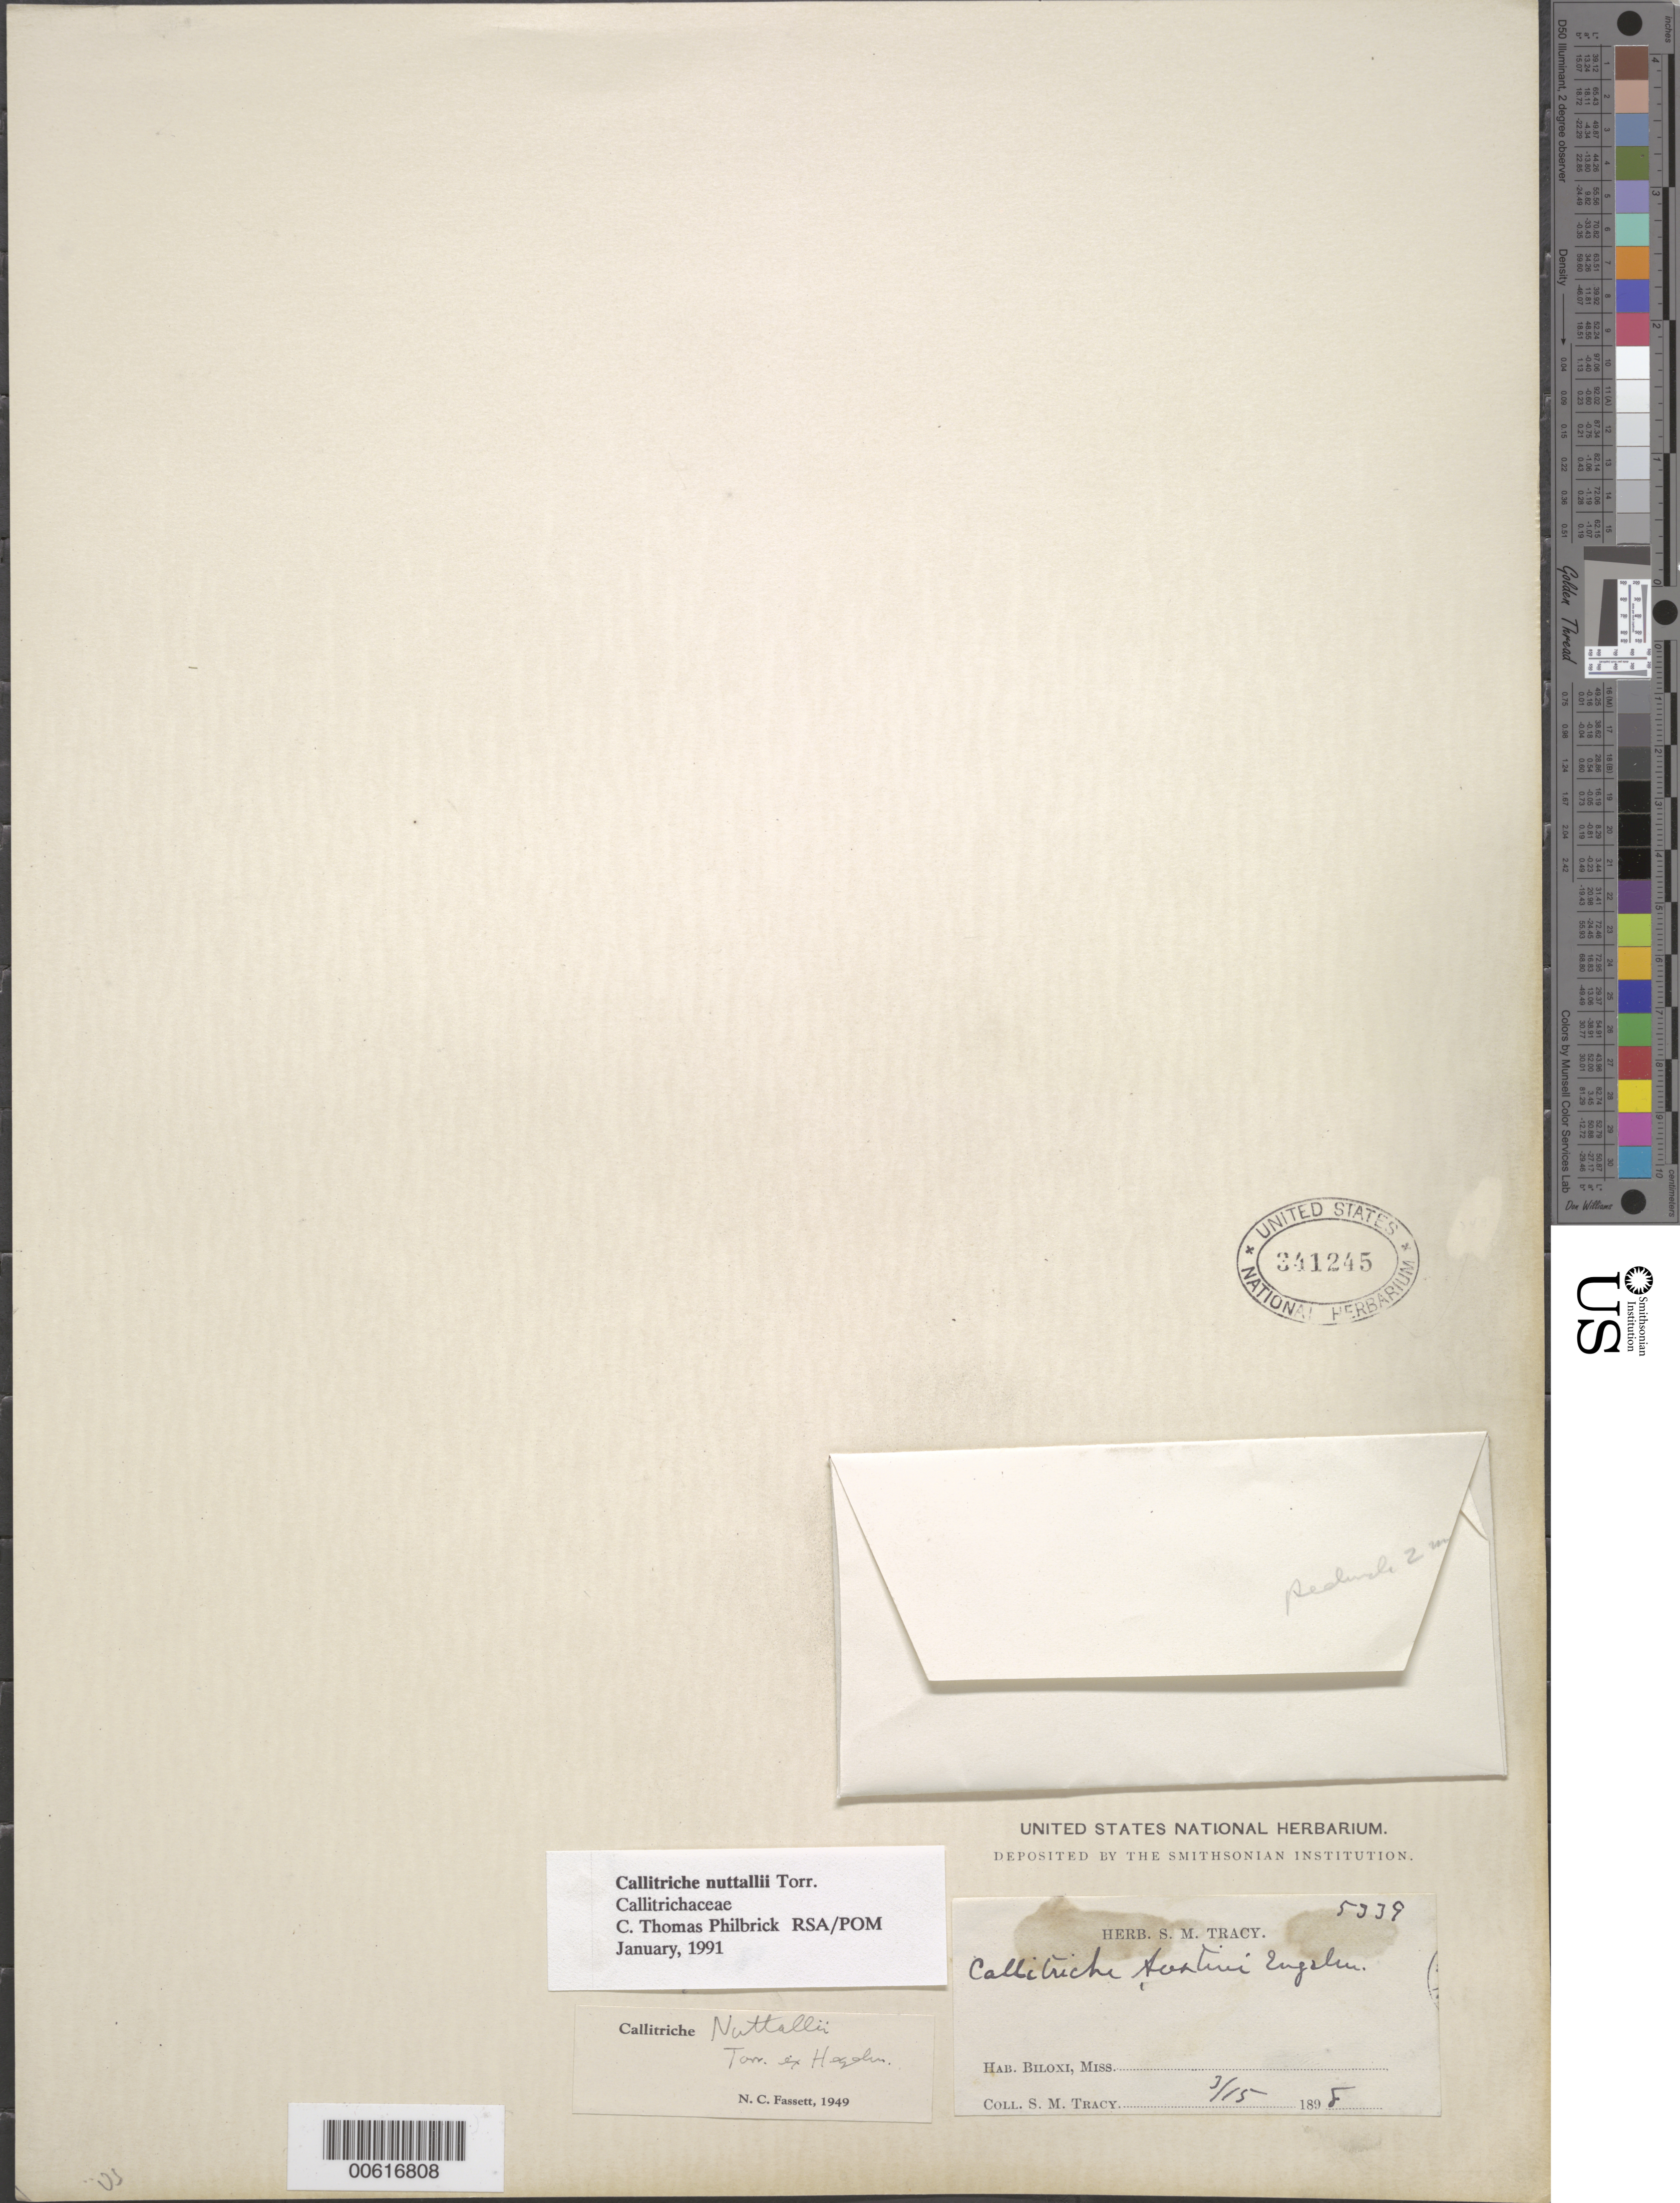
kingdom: Plantae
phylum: Tracheophyta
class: Magnoliopsida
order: Lamiales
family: Plantaginaceae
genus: Callitriche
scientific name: Callitriche marginata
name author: Torr.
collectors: S. M. Tracy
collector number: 5339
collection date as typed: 15 Mar 1898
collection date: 1898-03-15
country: United States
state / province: Mississippi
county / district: Harrison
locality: Biloxi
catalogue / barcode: US 341245